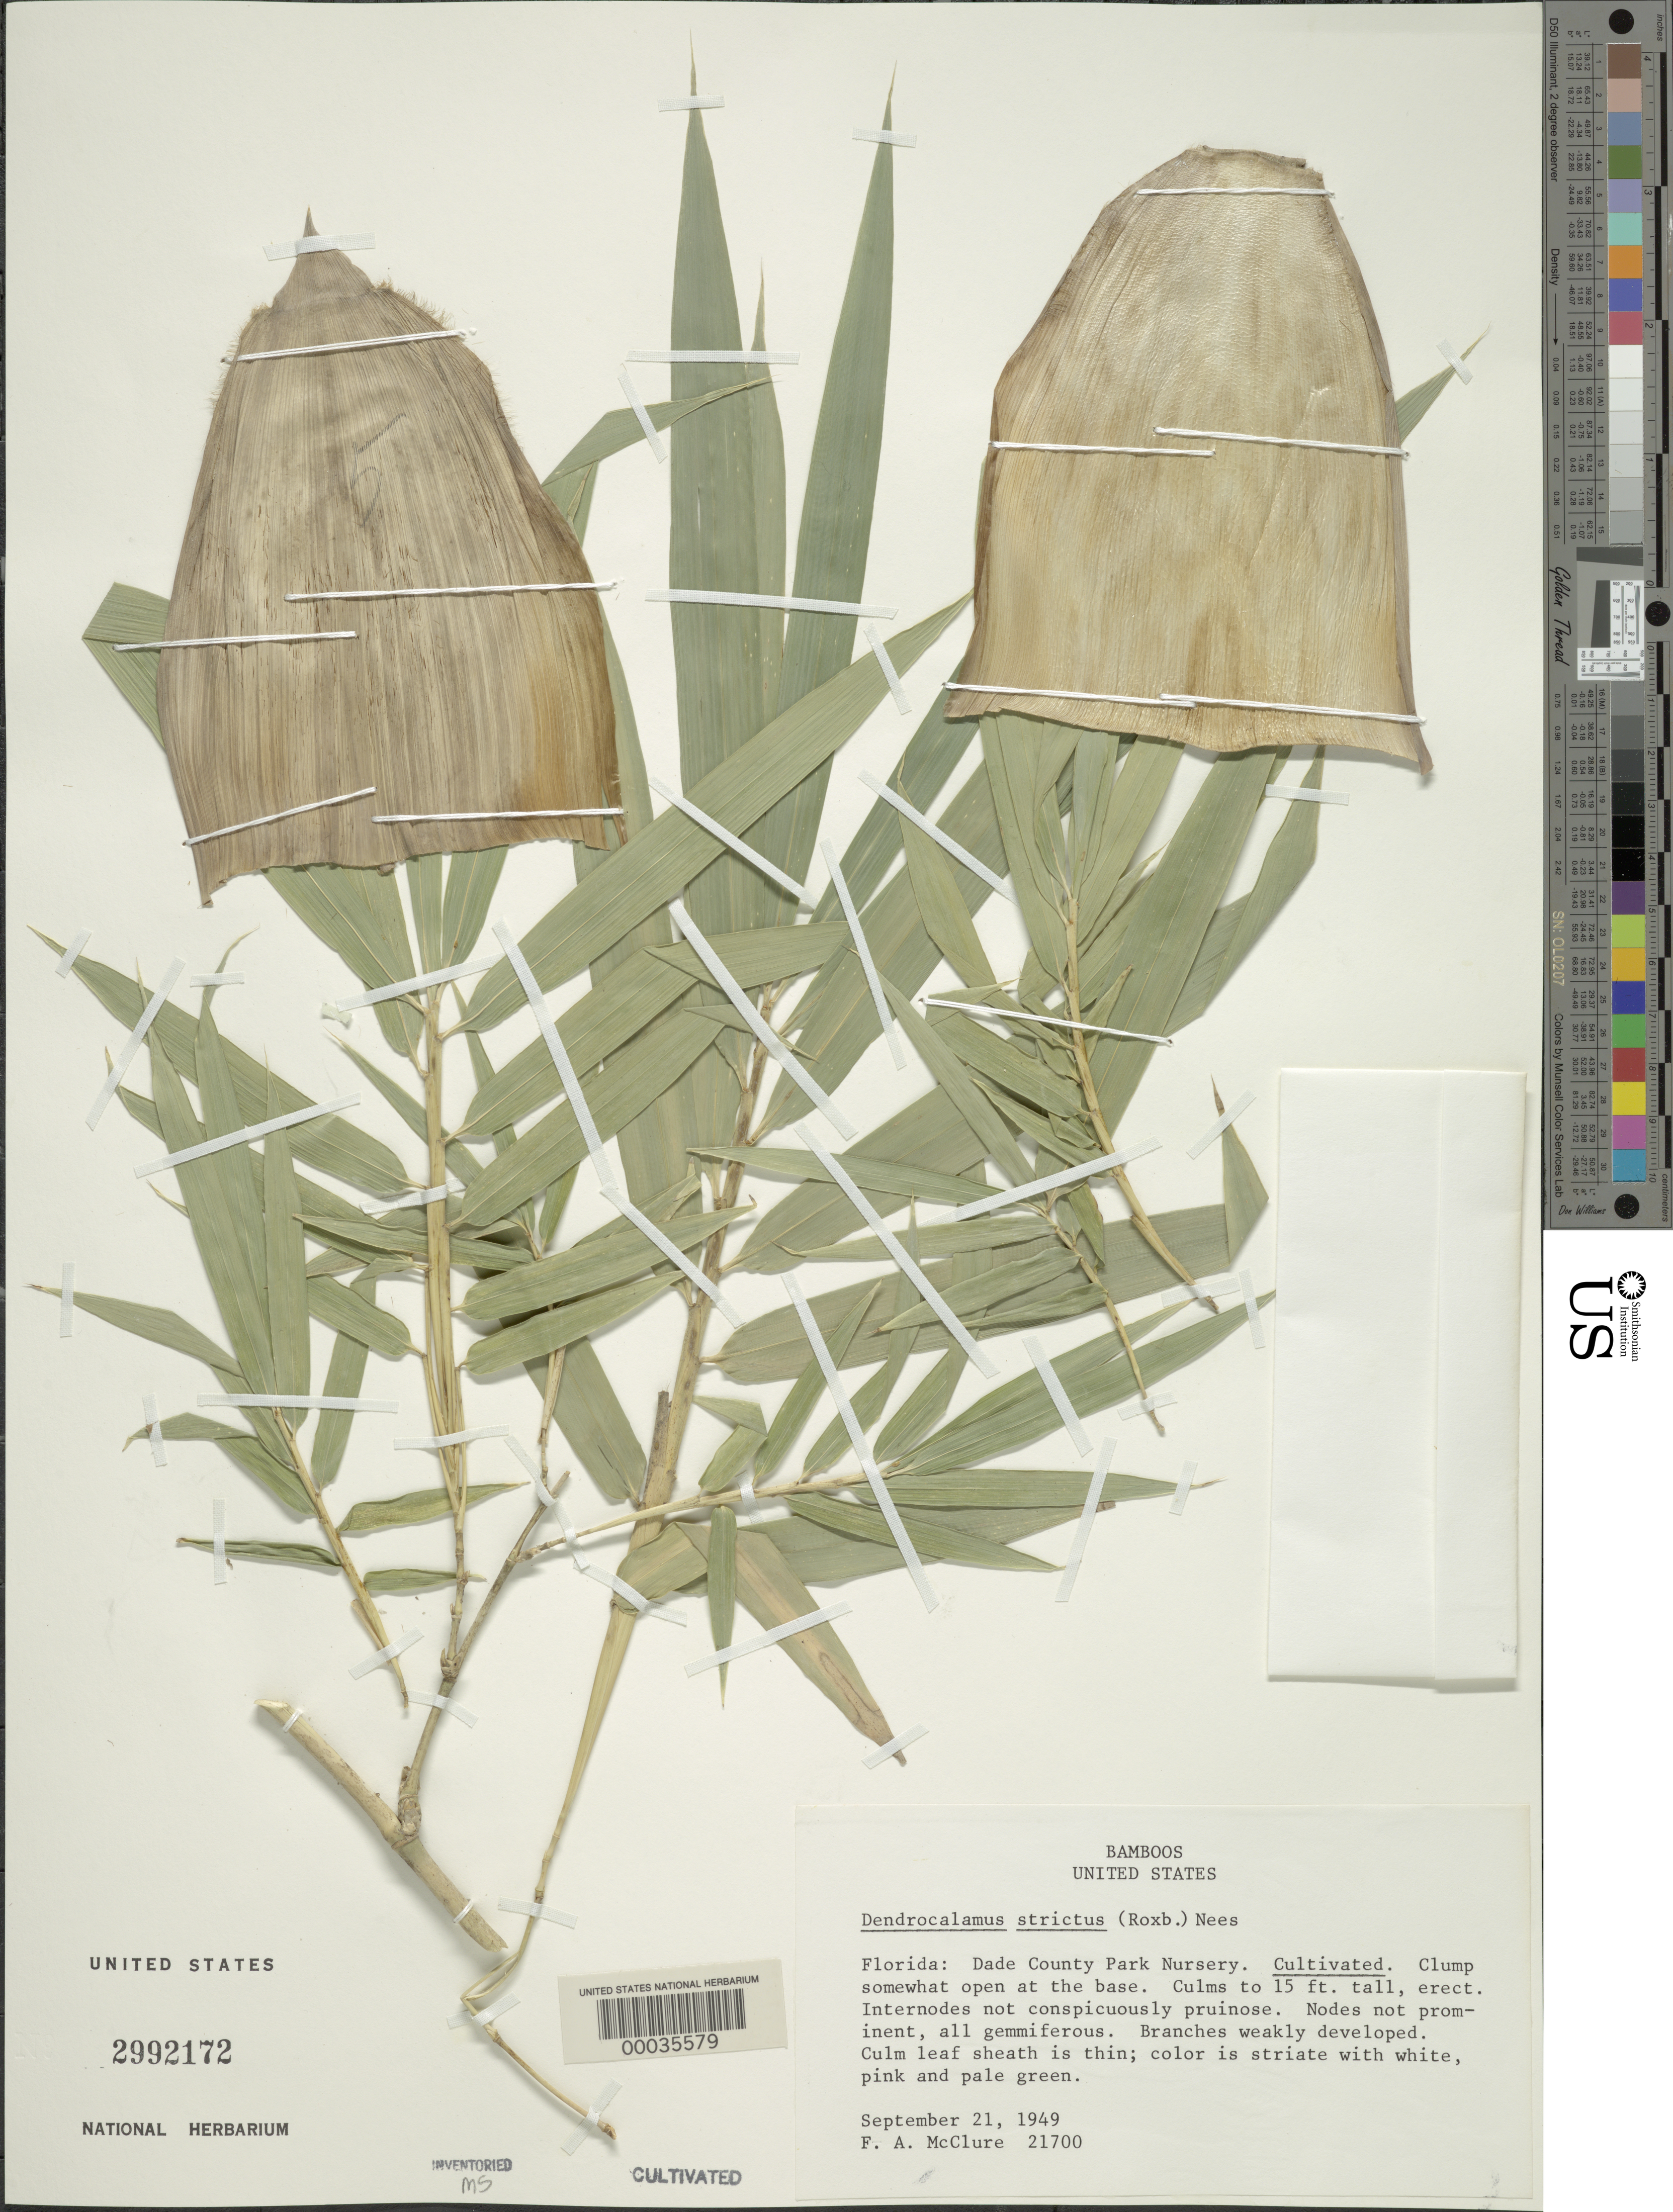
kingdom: Plantae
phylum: Tracheophyta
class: Liliopsida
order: Poales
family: Poaceae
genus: Dendrocalamus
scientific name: Dendrocalamus strictus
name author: (Roxb.) Nees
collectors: F. A. McClure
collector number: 21700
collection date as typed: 21 Sep 1949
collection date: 1949-09-21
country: United States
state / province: Florida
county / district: Dade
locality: Dade county park nursery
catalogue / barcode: US 2992172